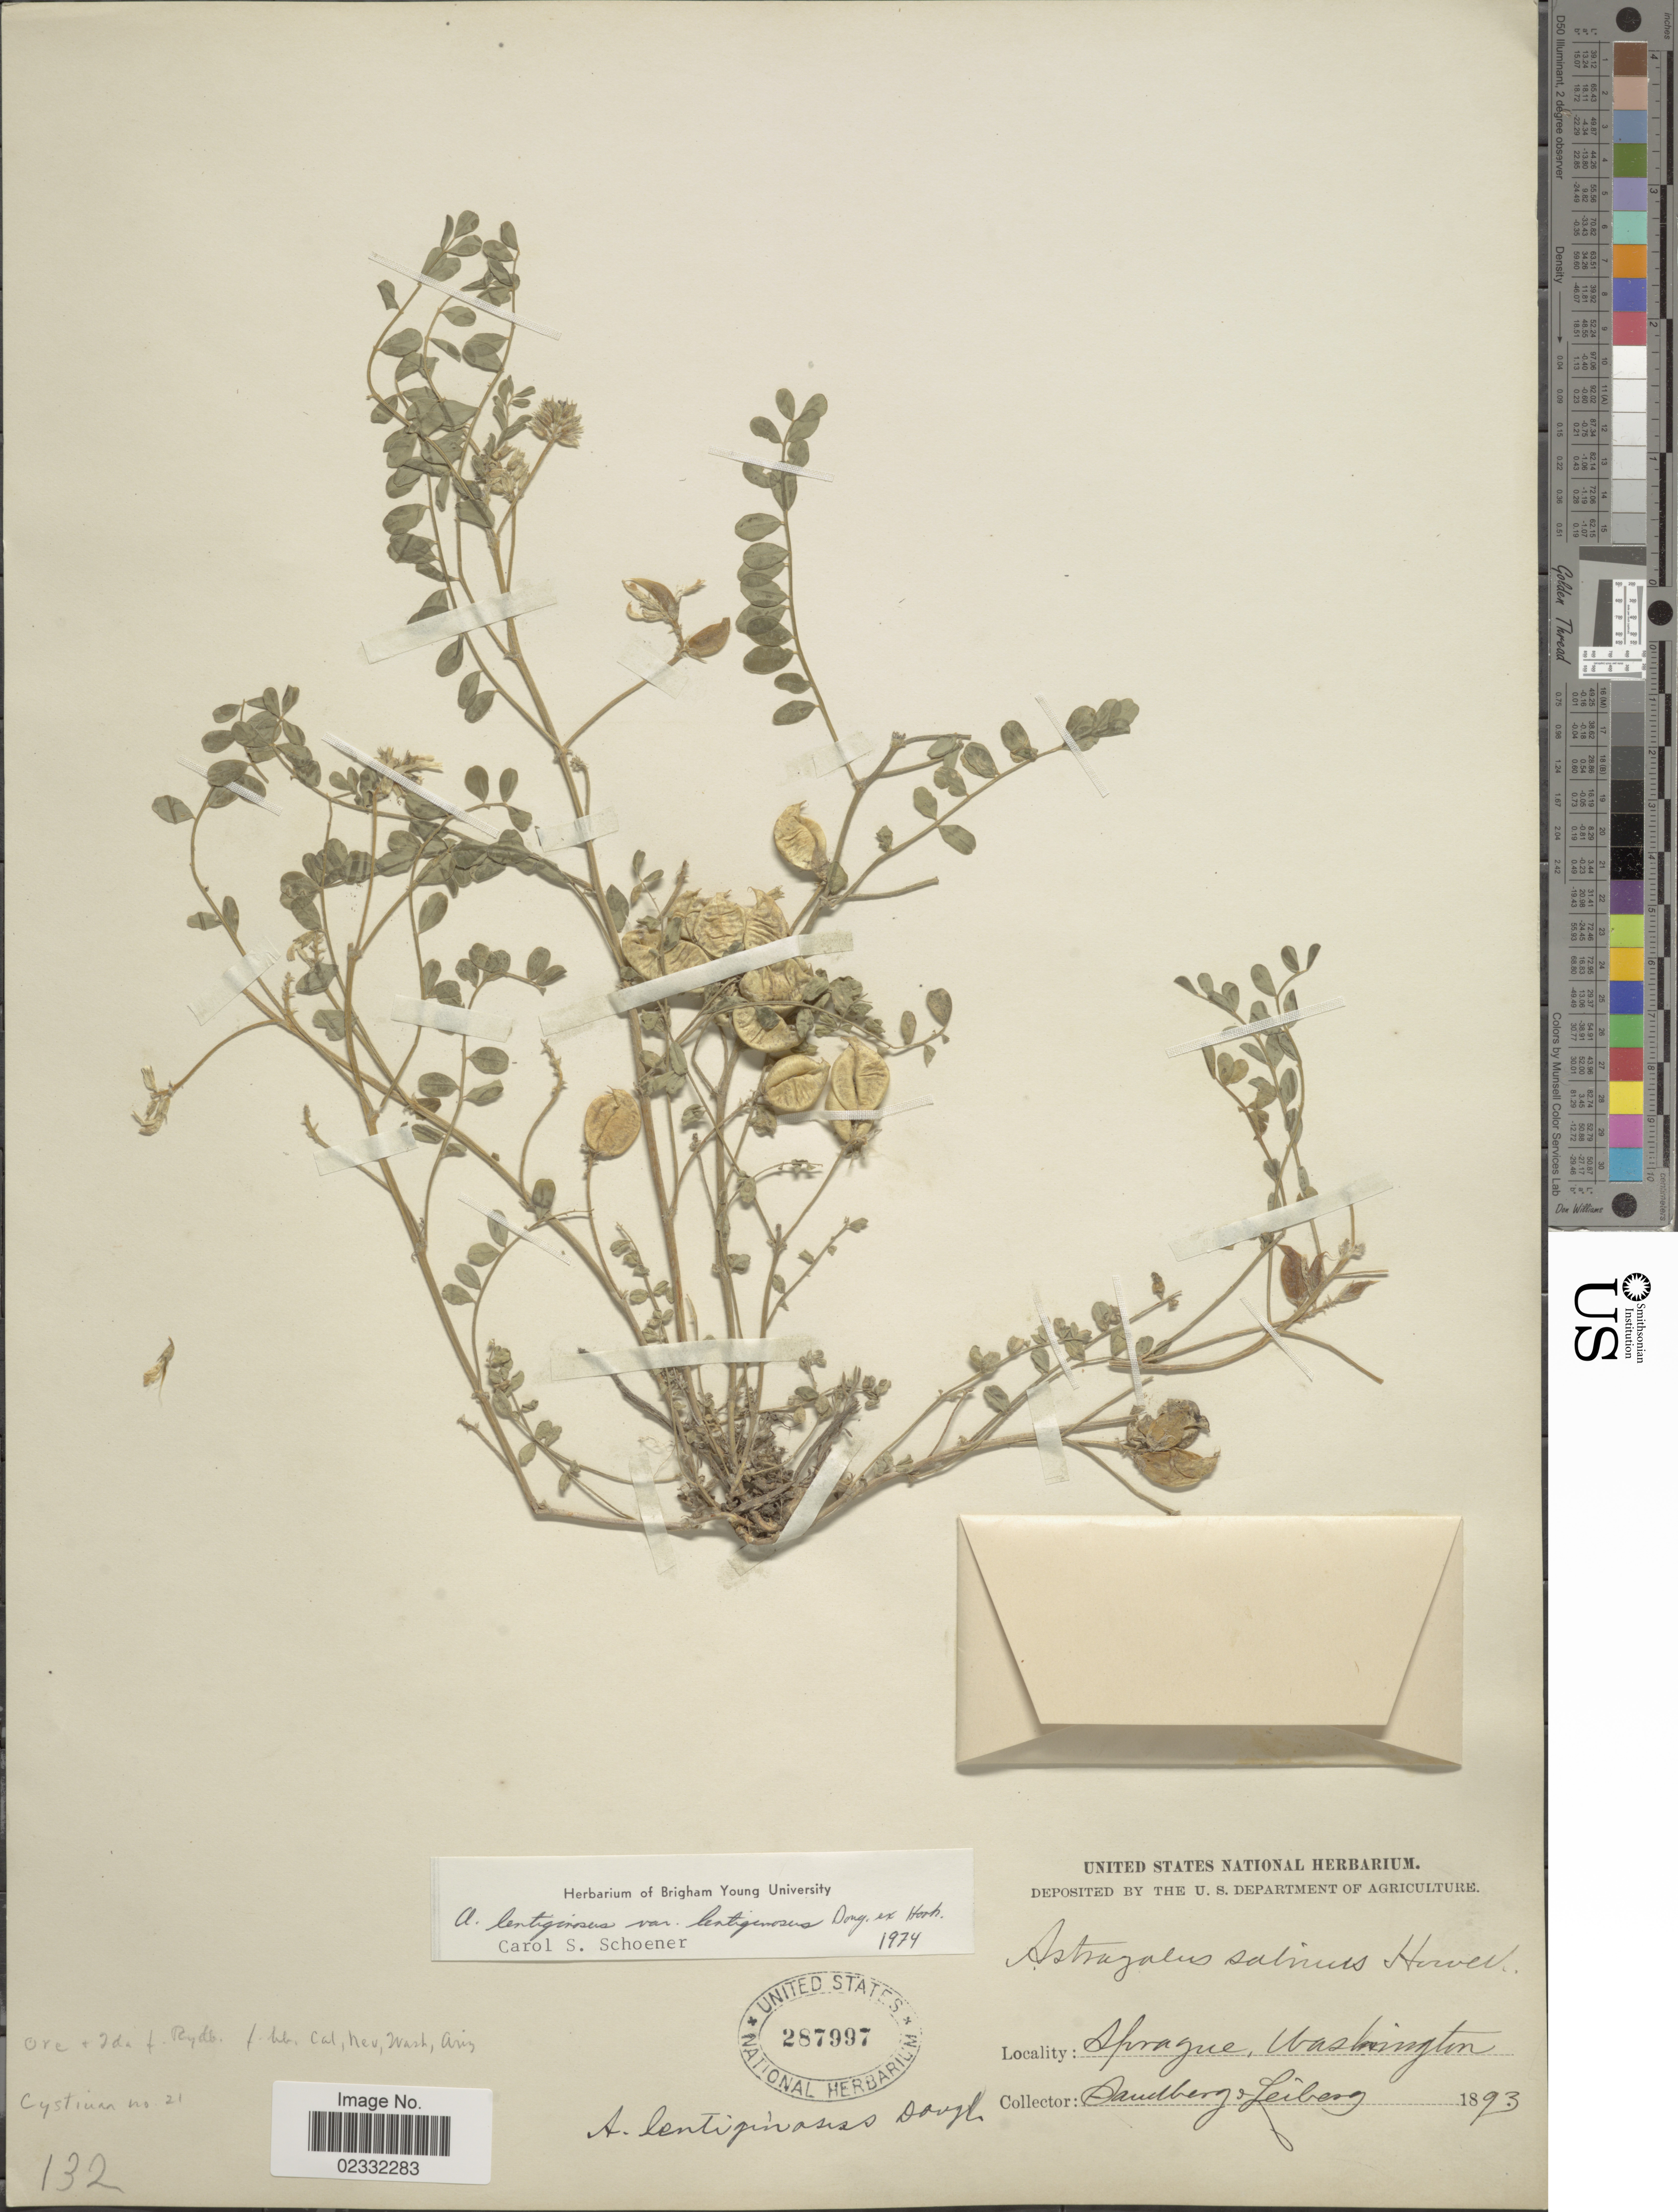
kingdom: Plantae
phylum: Tracheophyta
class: Magnoliopsida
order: Fabales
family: Fabaceae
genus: Astragalus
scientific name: Astragalus lentiginosus var. lentiginosus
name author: Douglas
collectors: Sandberg & -. Leiberg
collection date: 1893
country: United States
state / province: Washington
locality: Sprague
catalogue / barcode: US 287997